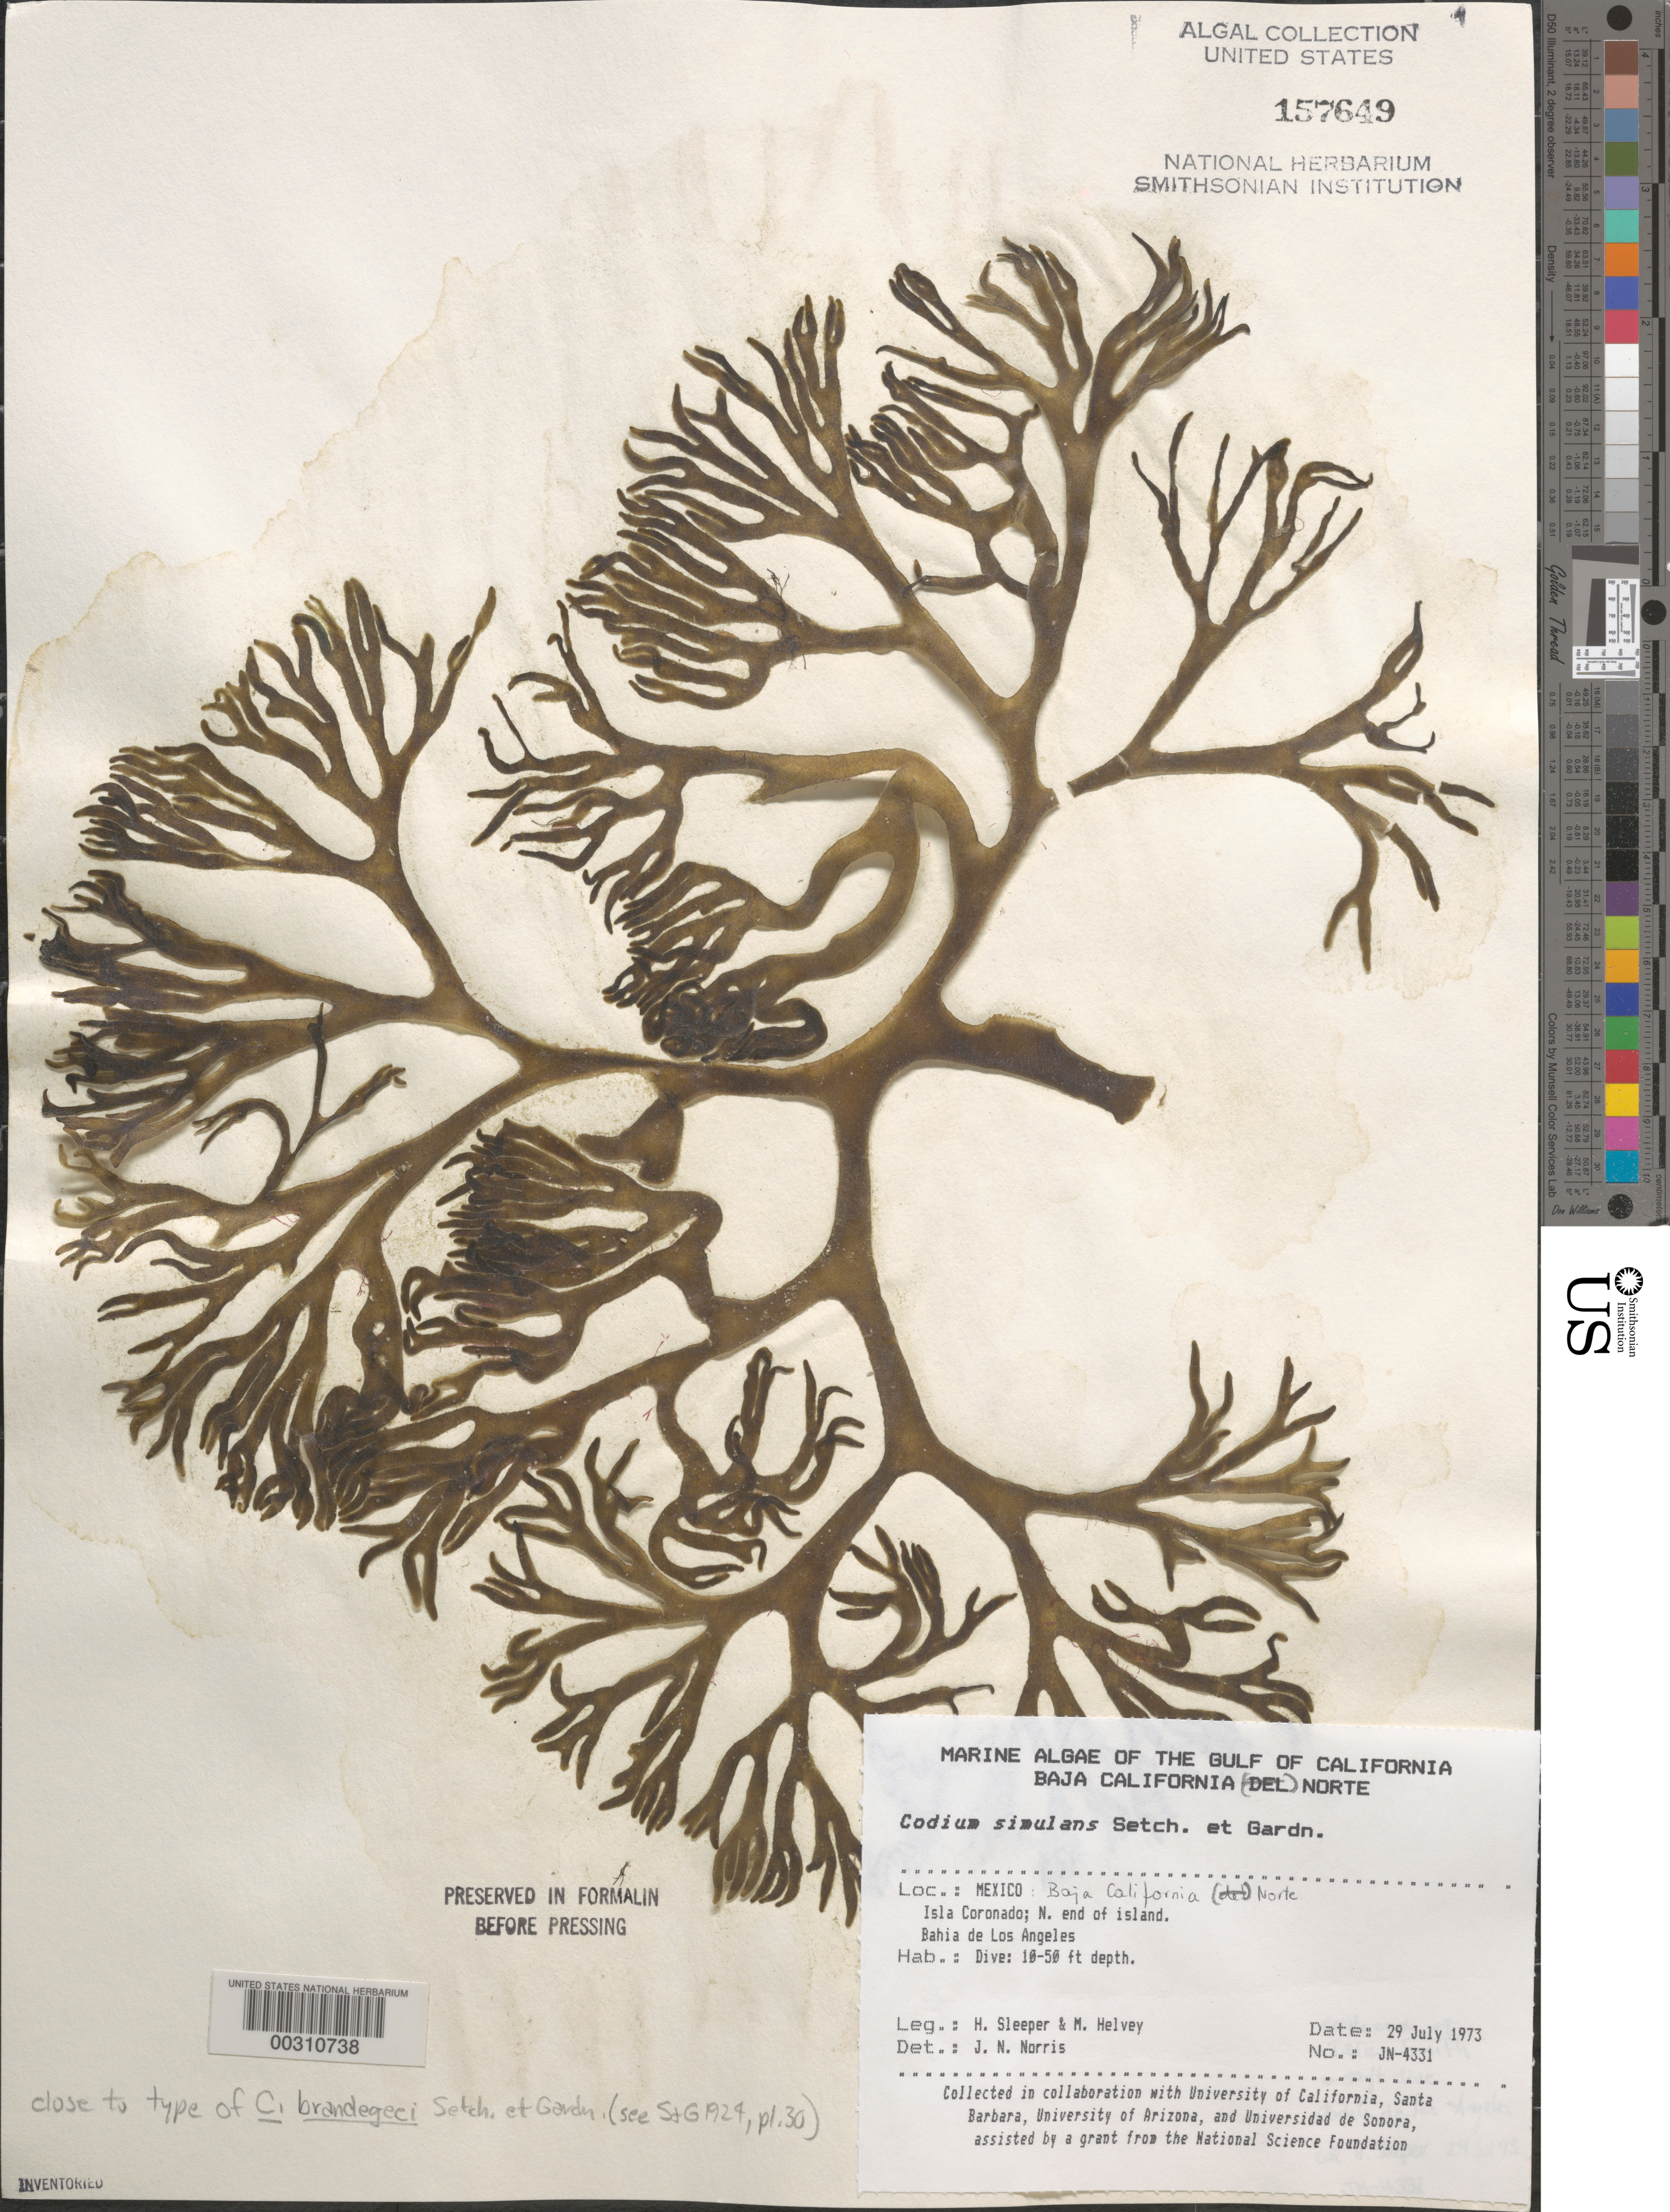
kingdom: Plantae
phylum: Chlorophyta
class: Ulvophyceae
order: Bryopsidales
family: Codiaceae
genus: Codium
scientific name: Codium simulans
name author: Setch. & N.L. Gardner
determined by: Norris, James N.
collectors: H. Sleeper & M. Helvey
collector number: JN-4331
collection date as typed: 29 Jul 1973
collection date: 1973-07-29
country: Mexico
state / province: Baja California Norte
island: Isla Coronado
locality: Bahia de los Angeles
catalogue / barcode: US 157649